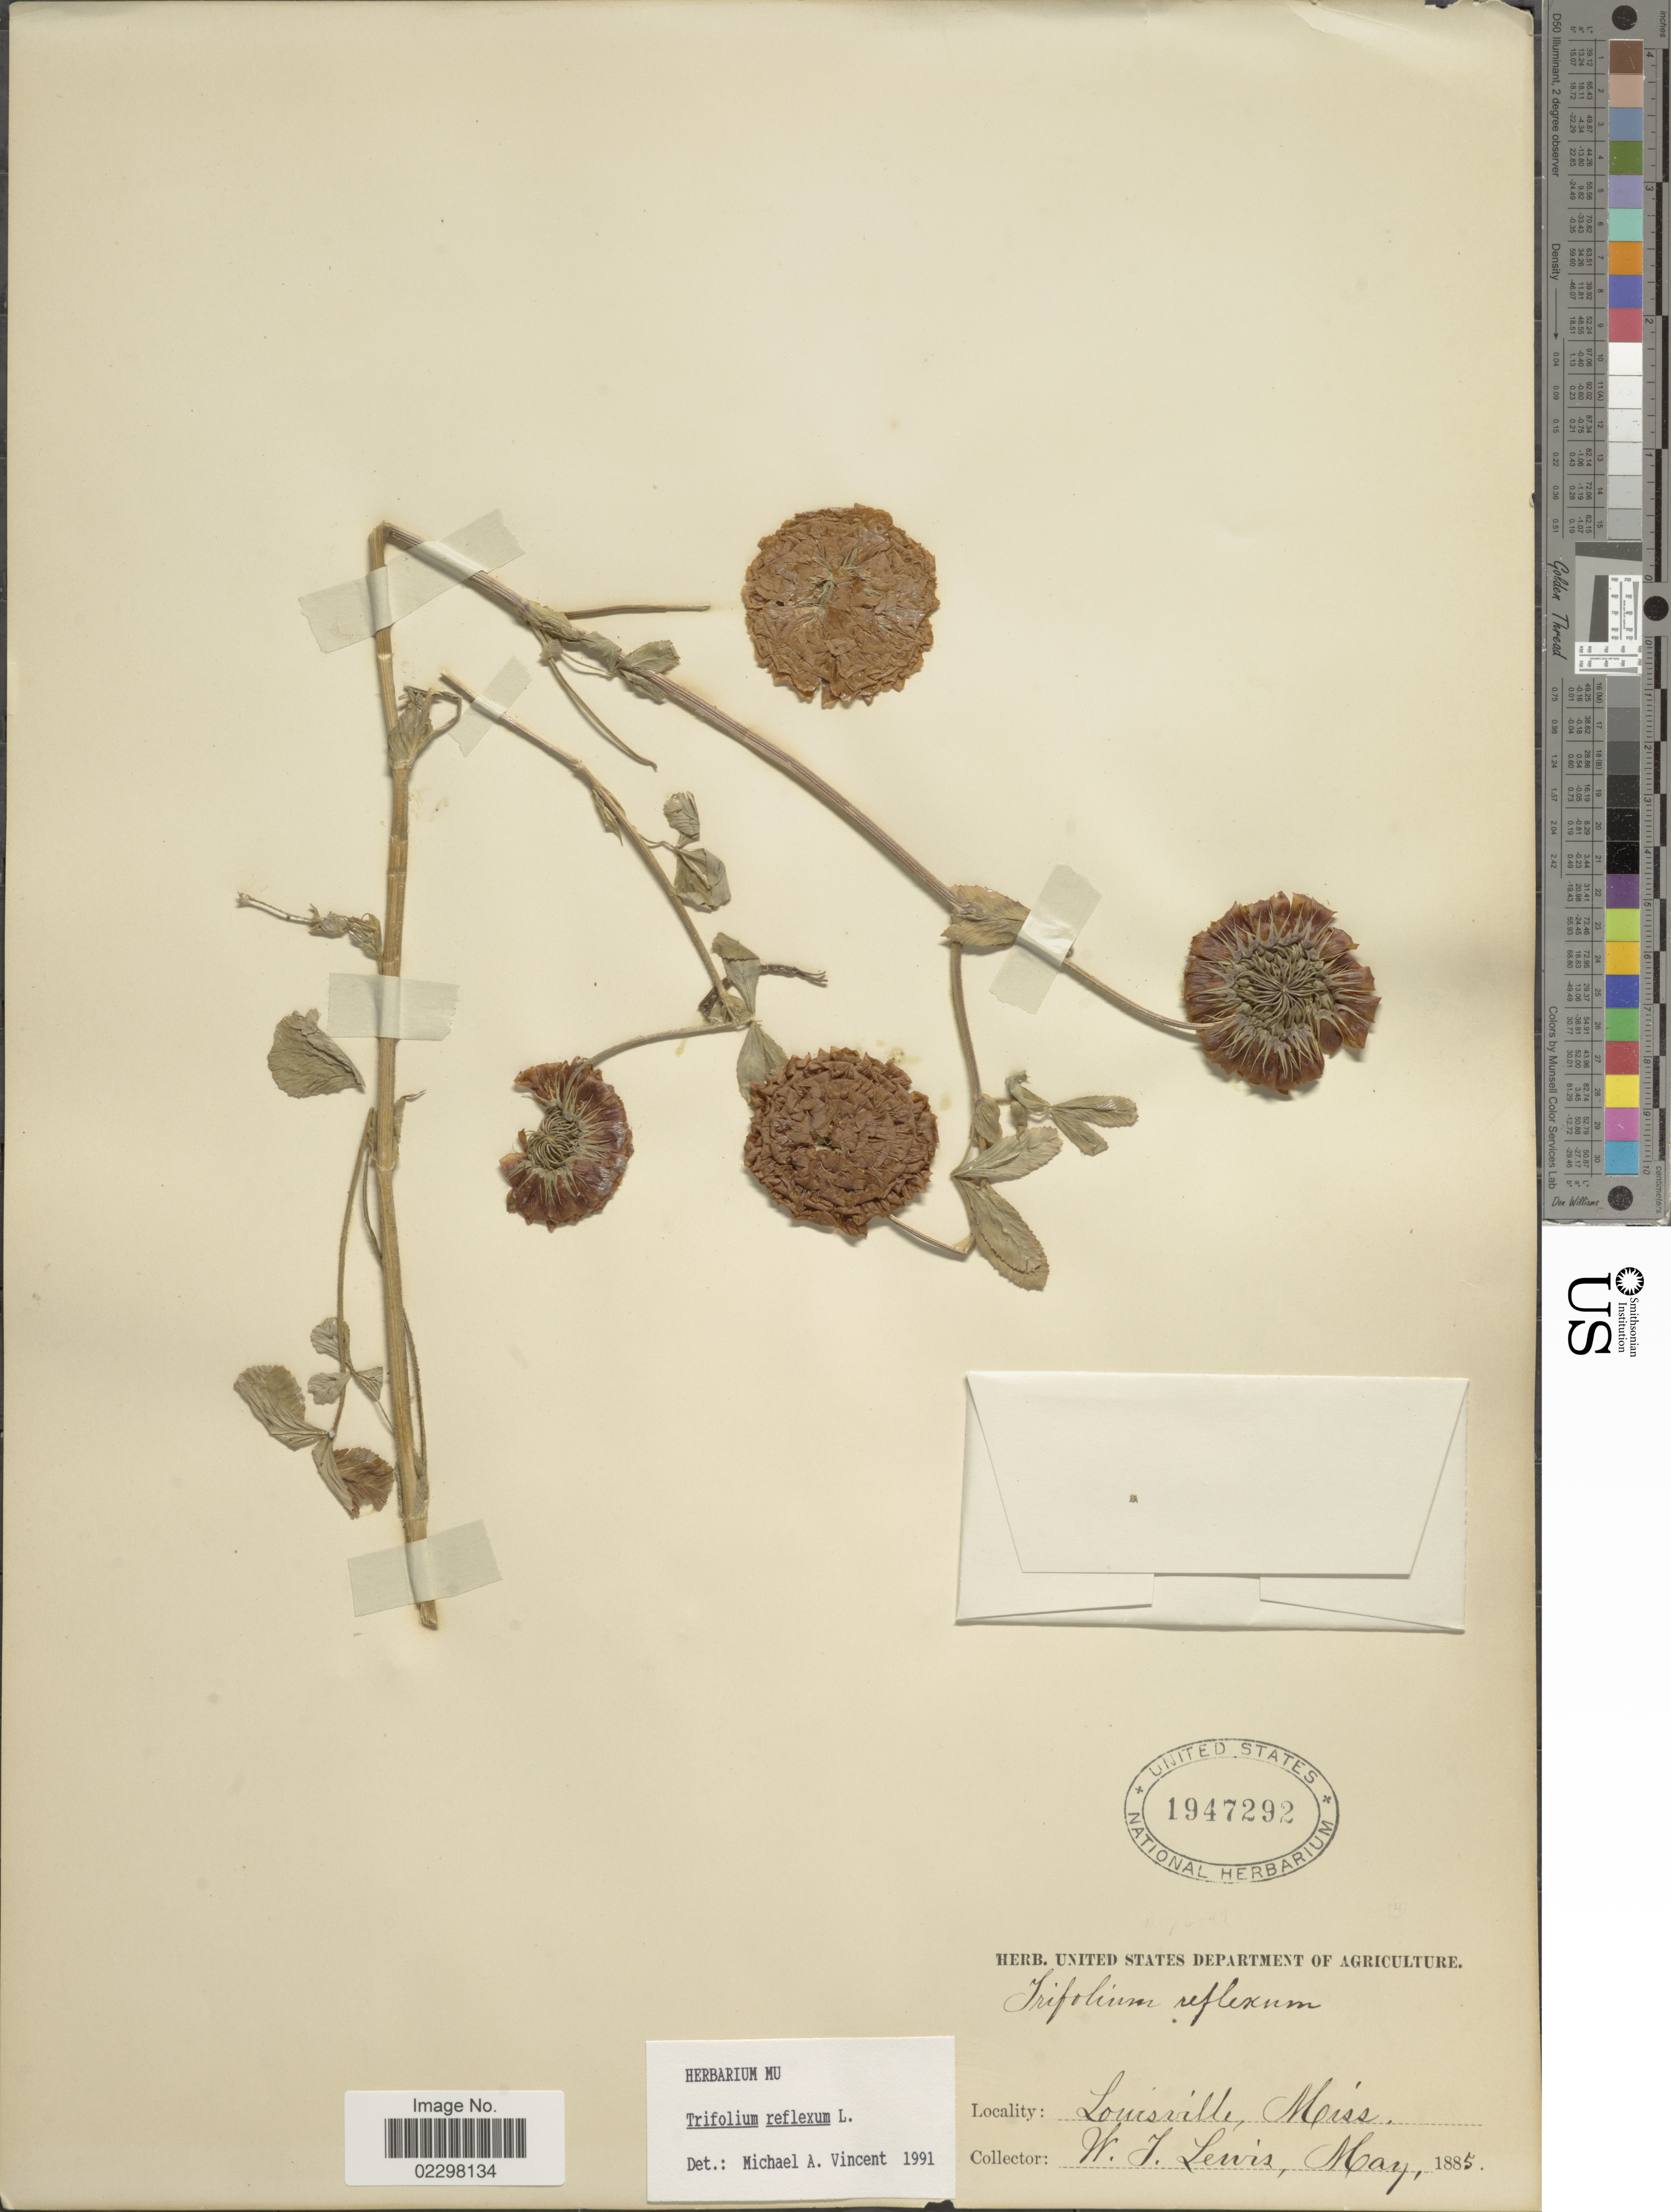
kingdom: Plantae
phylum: Tracheophyta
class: Magnoliopsida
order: Fabales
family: Fabaceae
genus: Trifolium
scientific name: Trifolium reflexum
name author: L.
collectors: W. Lewis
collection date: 1885-05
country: United States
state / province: Mississippi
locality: Louisville.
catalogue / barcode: US 1947292